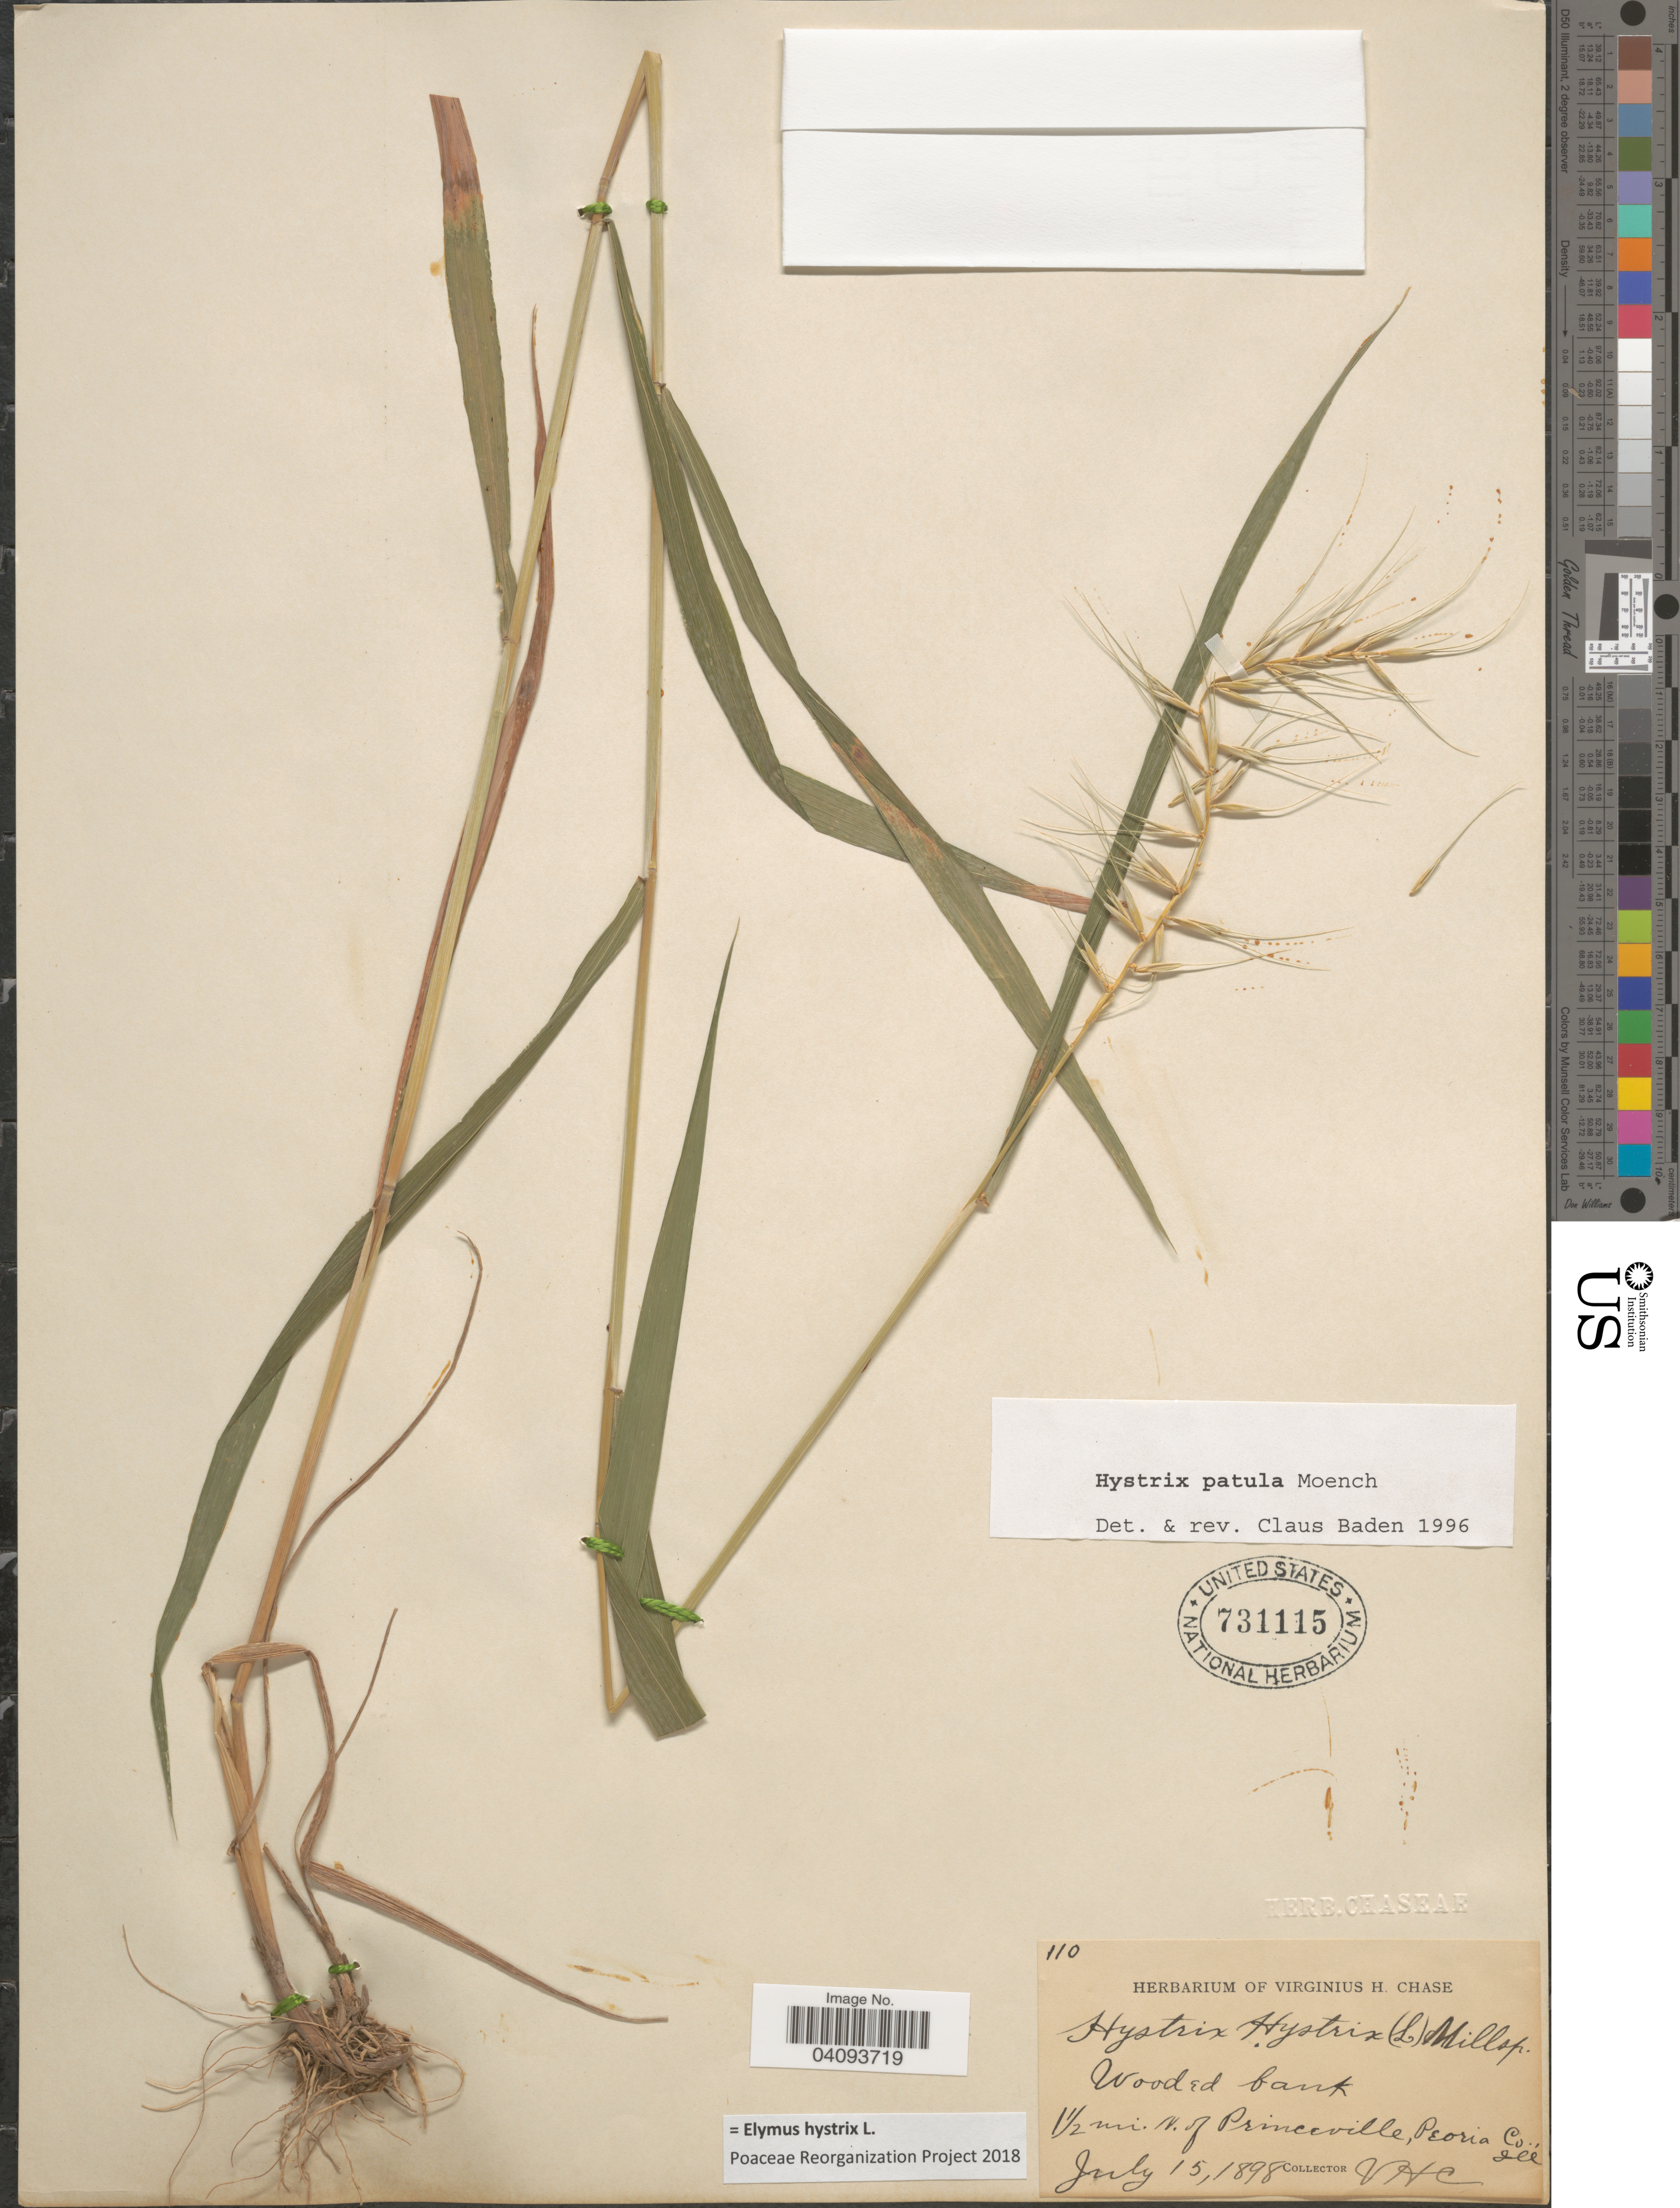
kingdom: Plantae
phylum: Tracheophyta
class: Liliopsida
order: Poales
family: Poaceae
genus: Elymus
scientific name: Elymus hystrix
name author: L.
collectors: V. H. Chase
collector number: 110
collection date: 1898-07-15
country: United States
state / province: Illinois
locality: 1½ mi. N. of Princeville, Peoria Co.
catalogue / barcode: US 731115